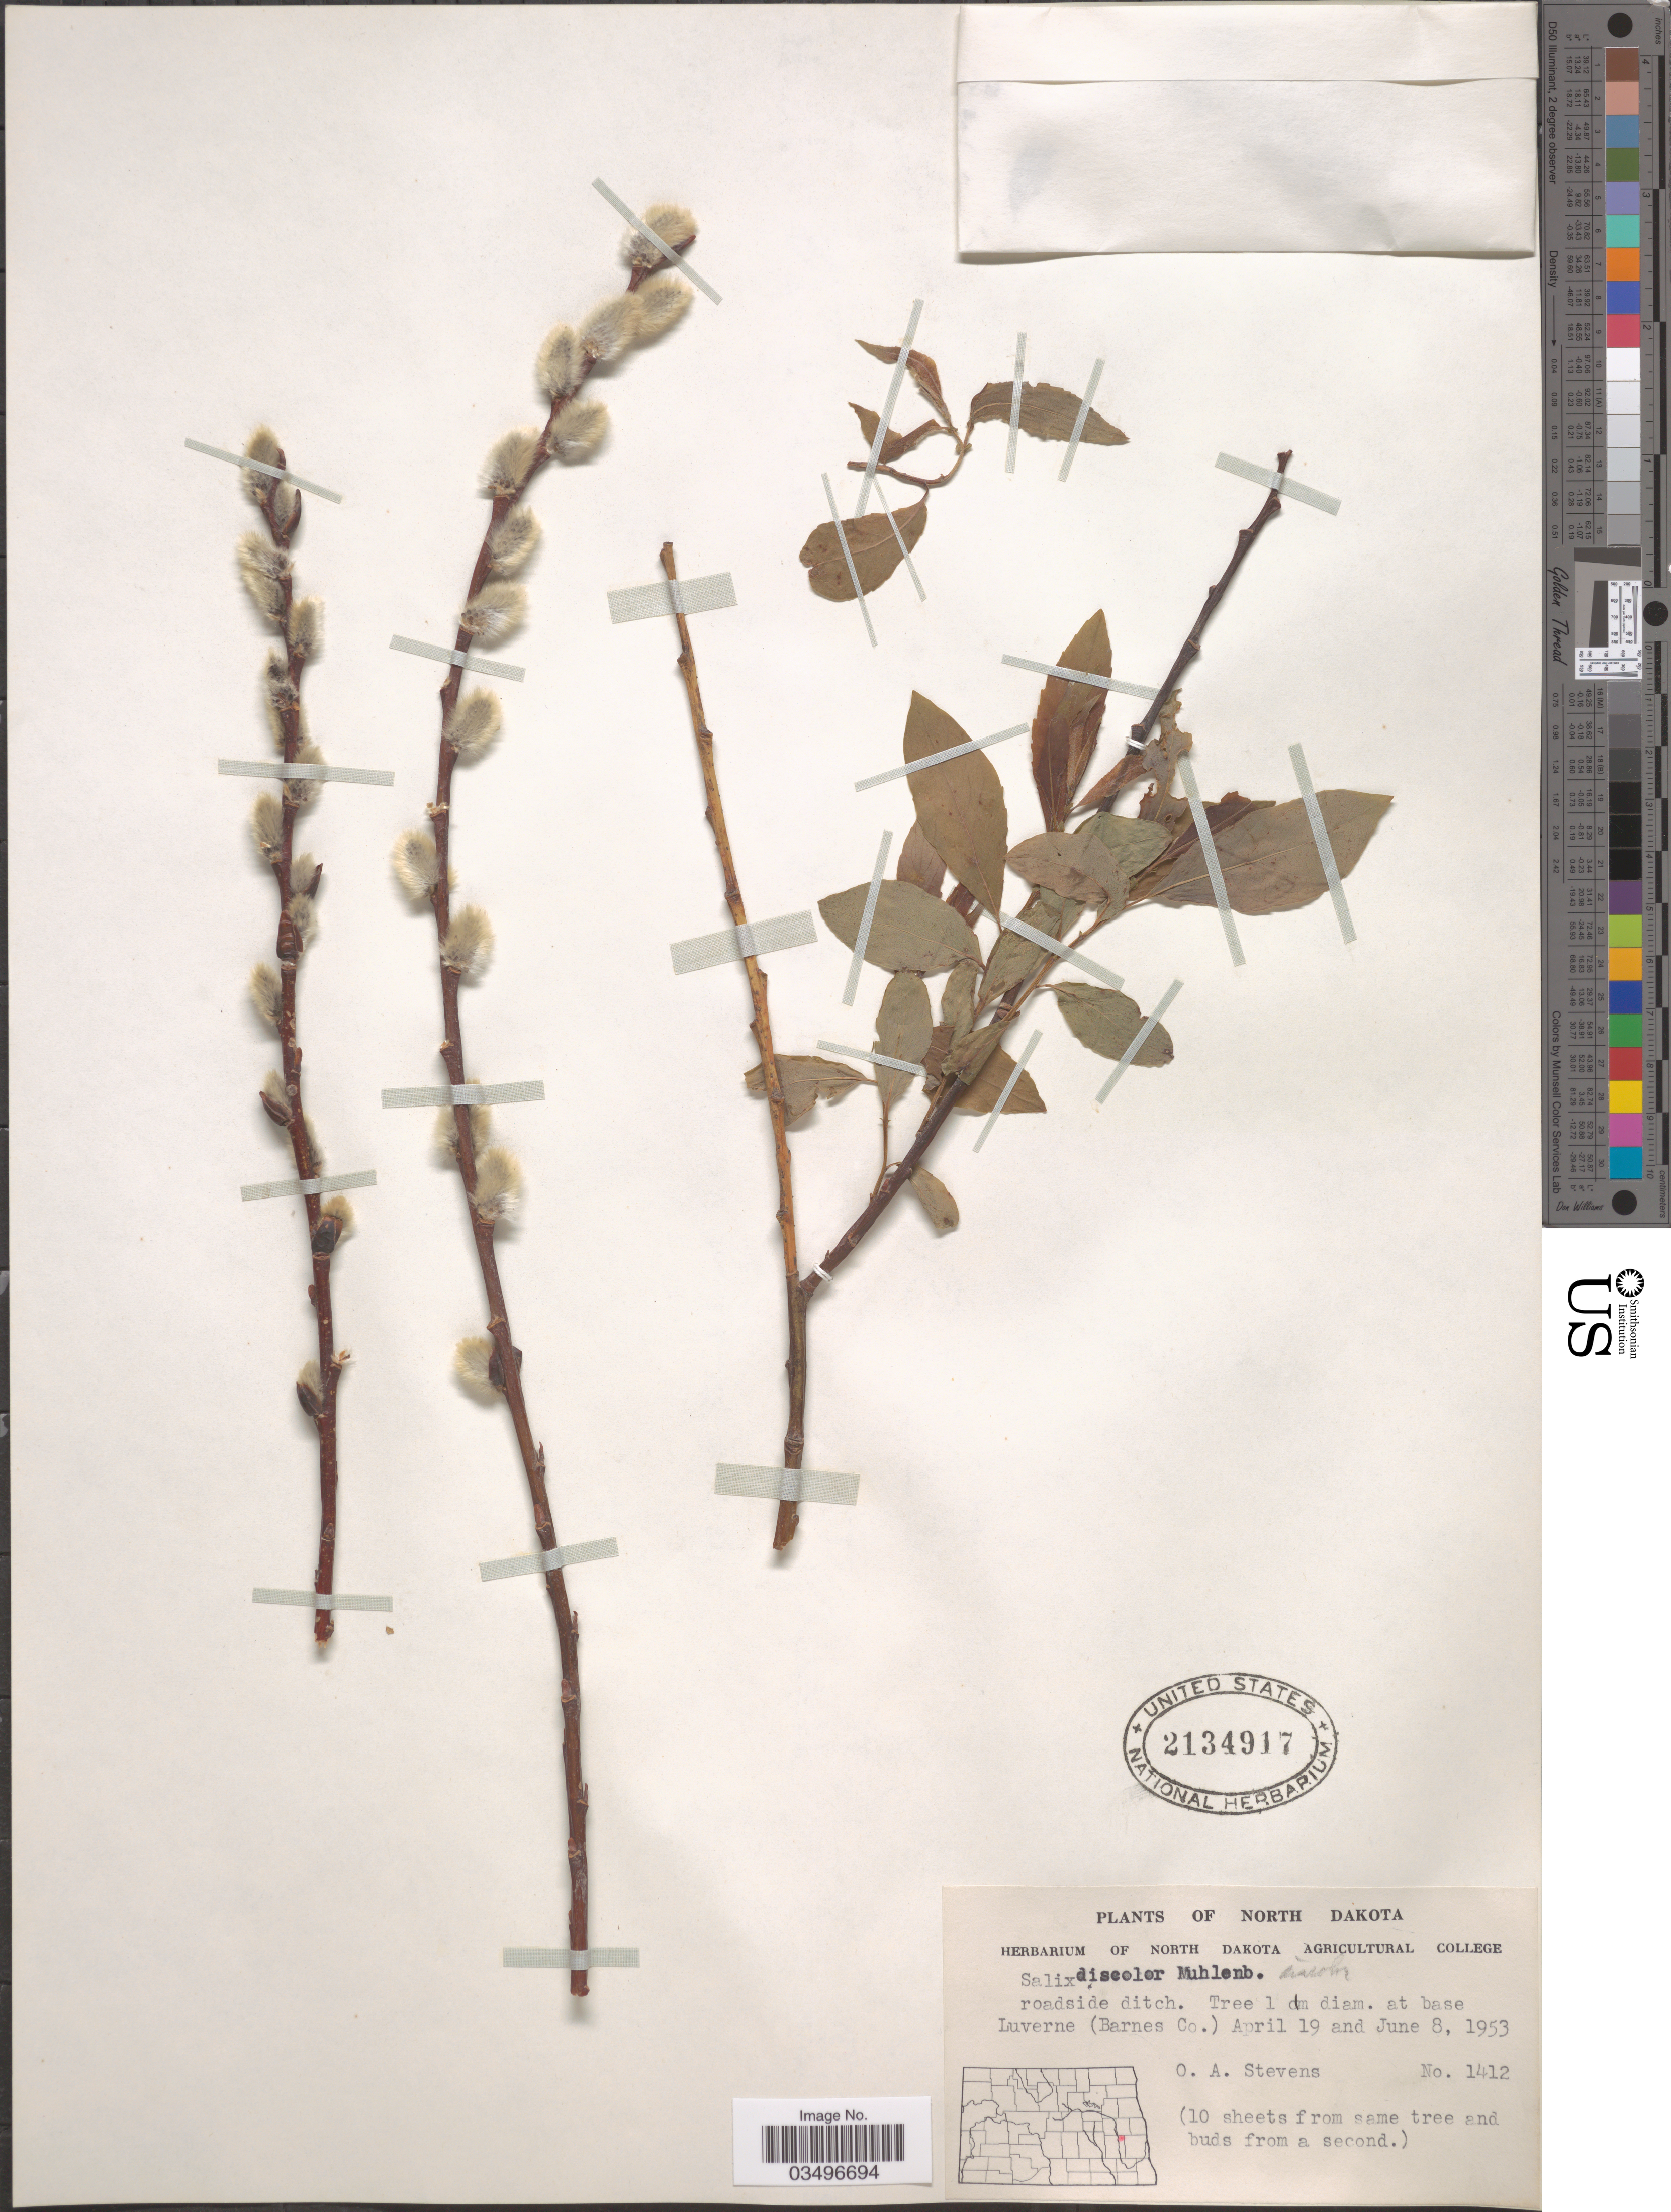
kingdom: Plantae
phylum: Tracheophyta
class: Magnoliopsida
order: Malpighiales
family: Salicaceae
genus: Salix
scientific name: Salix discolor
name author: Muhl.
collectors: O. A. Stevens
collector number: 1412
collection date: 1953-04-19/1953-06-08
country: United States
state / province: North Dakota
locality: Luverne (Barnes Co.).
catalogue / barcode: US 2134917